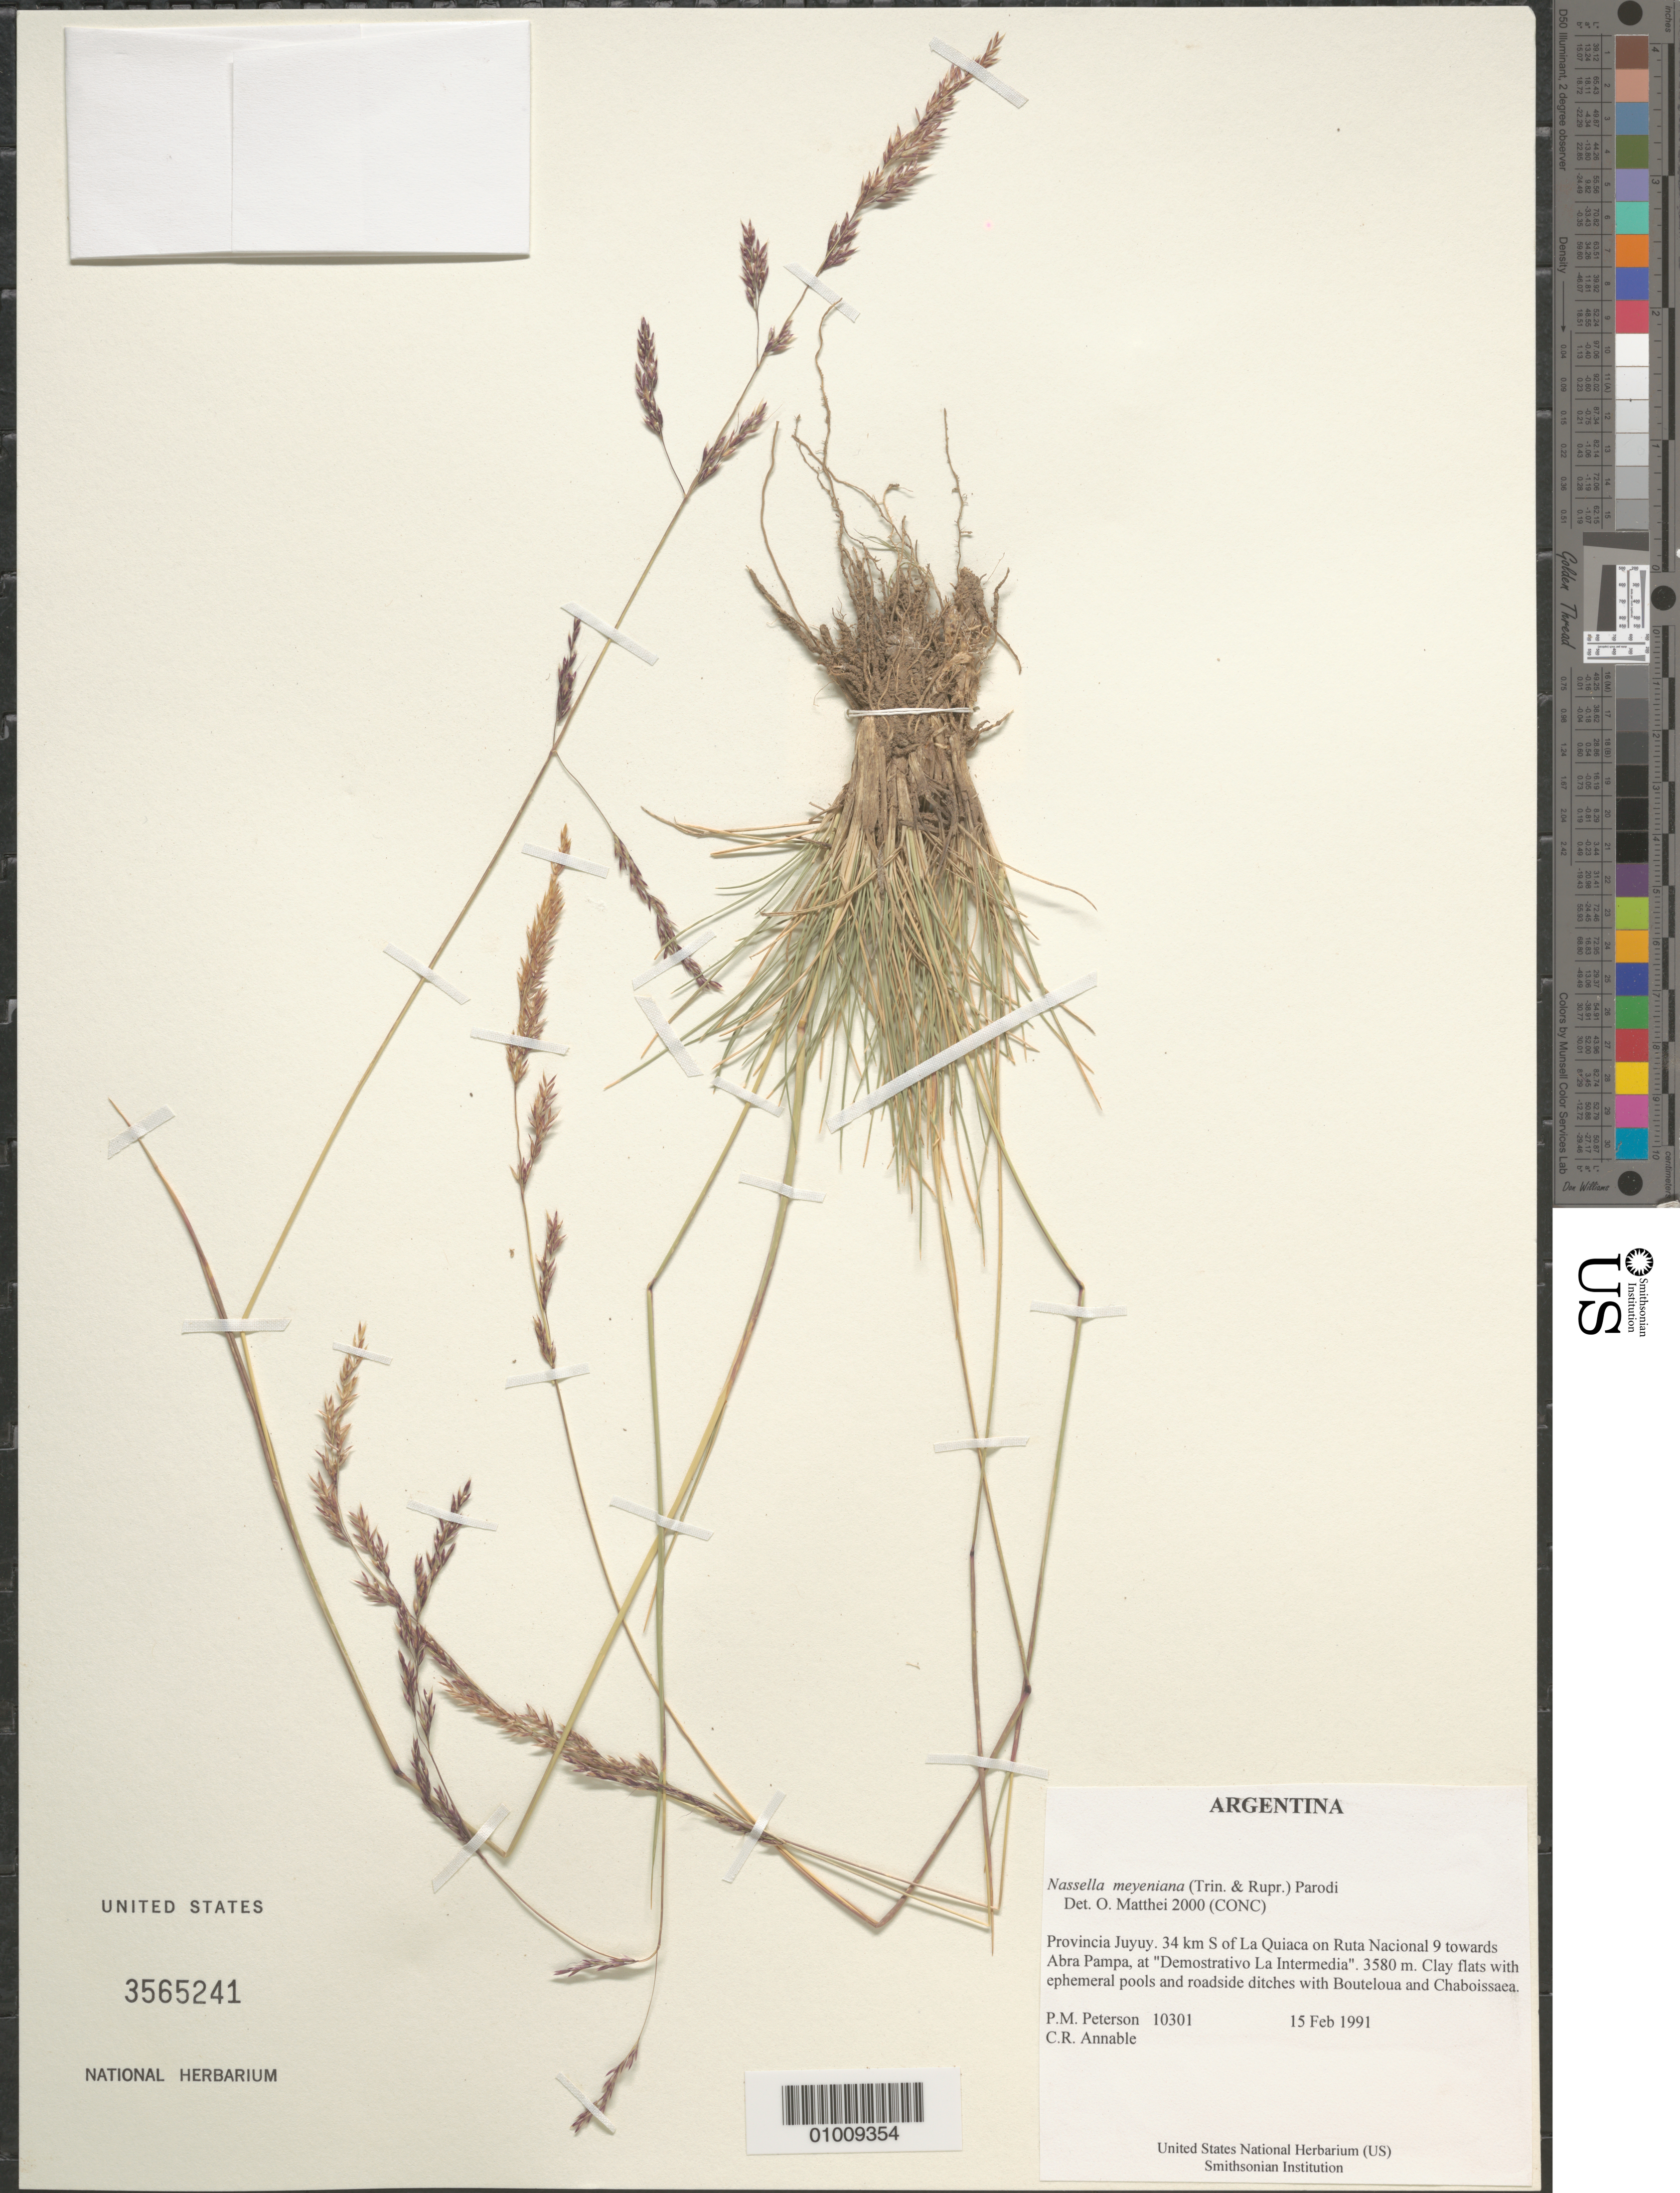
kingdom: Plantae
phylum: Tracheophyta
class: Liliopsida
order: Poales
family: Poaceae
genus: Nassella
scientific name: Nassella meyeniana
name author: (Trin. & Rupr.) Parodi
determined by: Matthei, O. R.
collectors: P. M. Peterson & C. R. Annable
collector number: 10301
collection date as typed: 15 Feb 1991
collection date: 1991-02-15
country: Argentina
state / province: Jujuy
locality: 34 km S of La Quiaca on Ruta Nacional 9 towards Abra Pampa, at "Demostrativo La Intermedia".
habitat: Clay flats with ephemeral pools and roadside ditches with Bouteloua and Chaboissaea.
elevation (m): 3580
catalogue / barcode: US 3565241